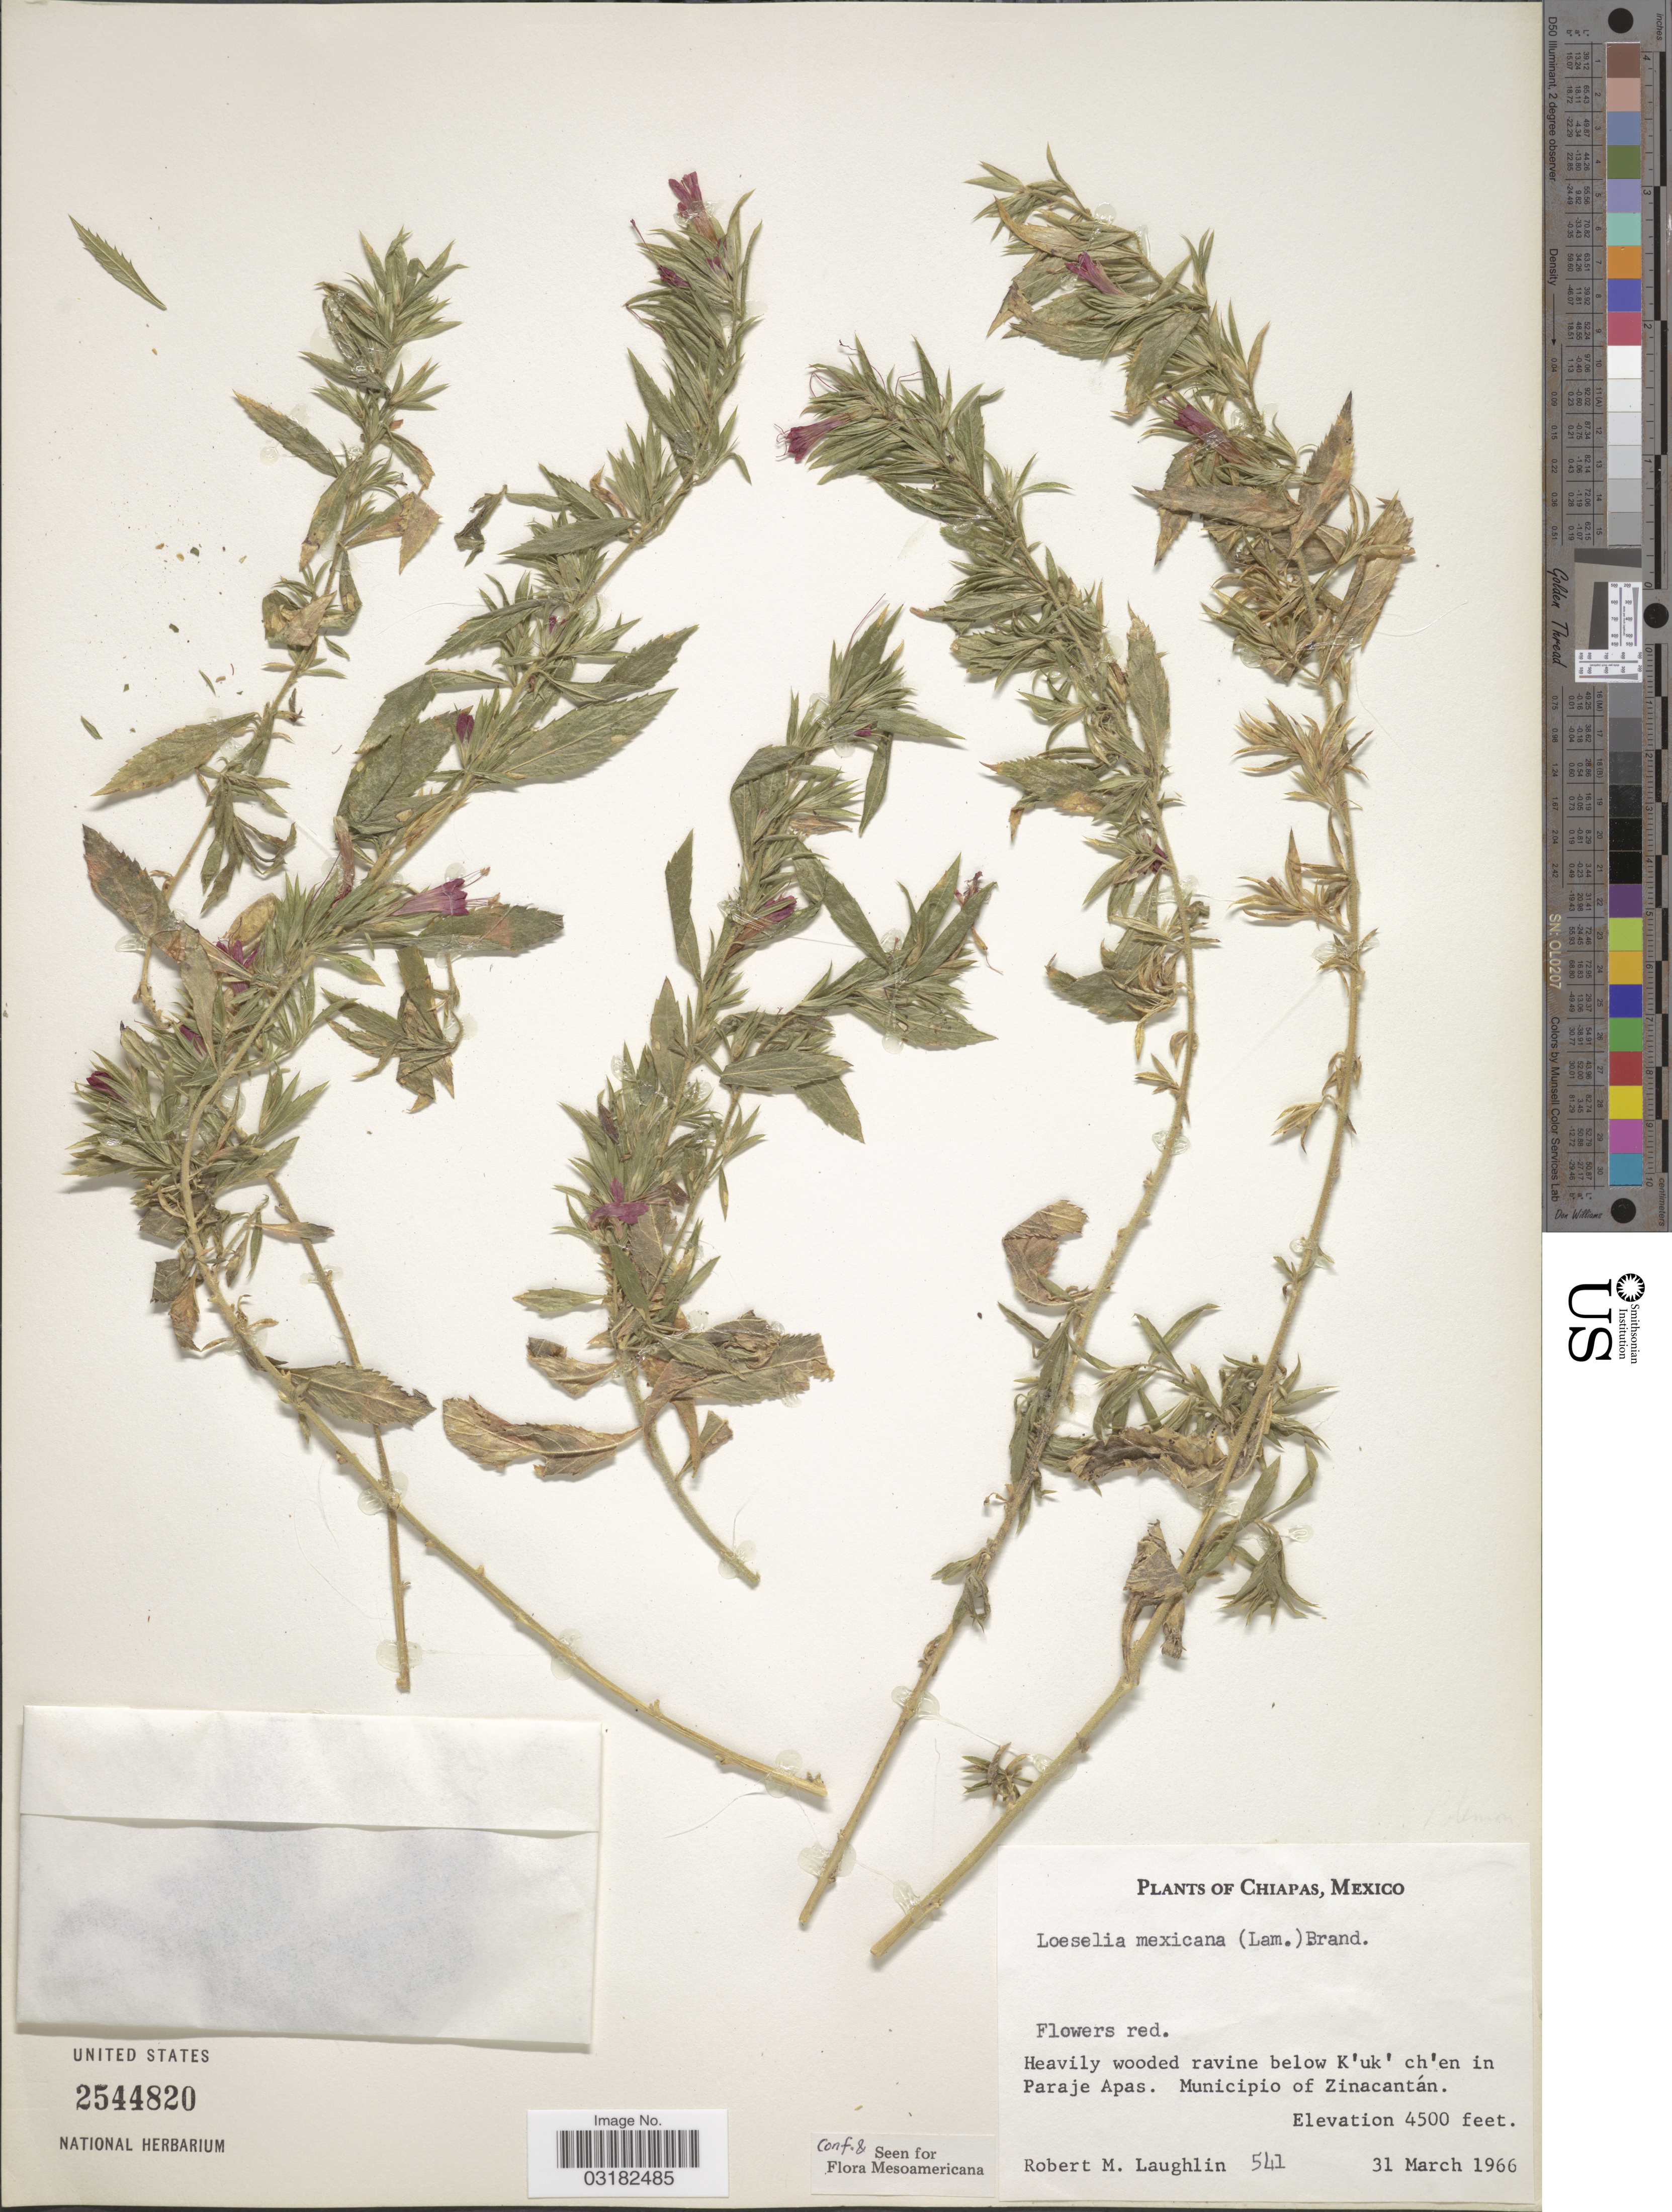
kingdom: Plantae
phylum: Tracheophyta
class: Magnoliopsida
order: Ericales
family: Polemoniaceae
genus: Loeselia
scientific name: Loeselia mexicana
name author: (Lam.) Brand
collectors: R. M. Laughlin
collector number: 541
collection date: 1966-03-31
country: Mexico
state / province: Chiapas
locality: Heavily wooded ravine below K'uk' ch'en in Paraje Apas. Municipio of Zinacantán.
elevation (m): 1372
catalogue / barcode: US 2544820